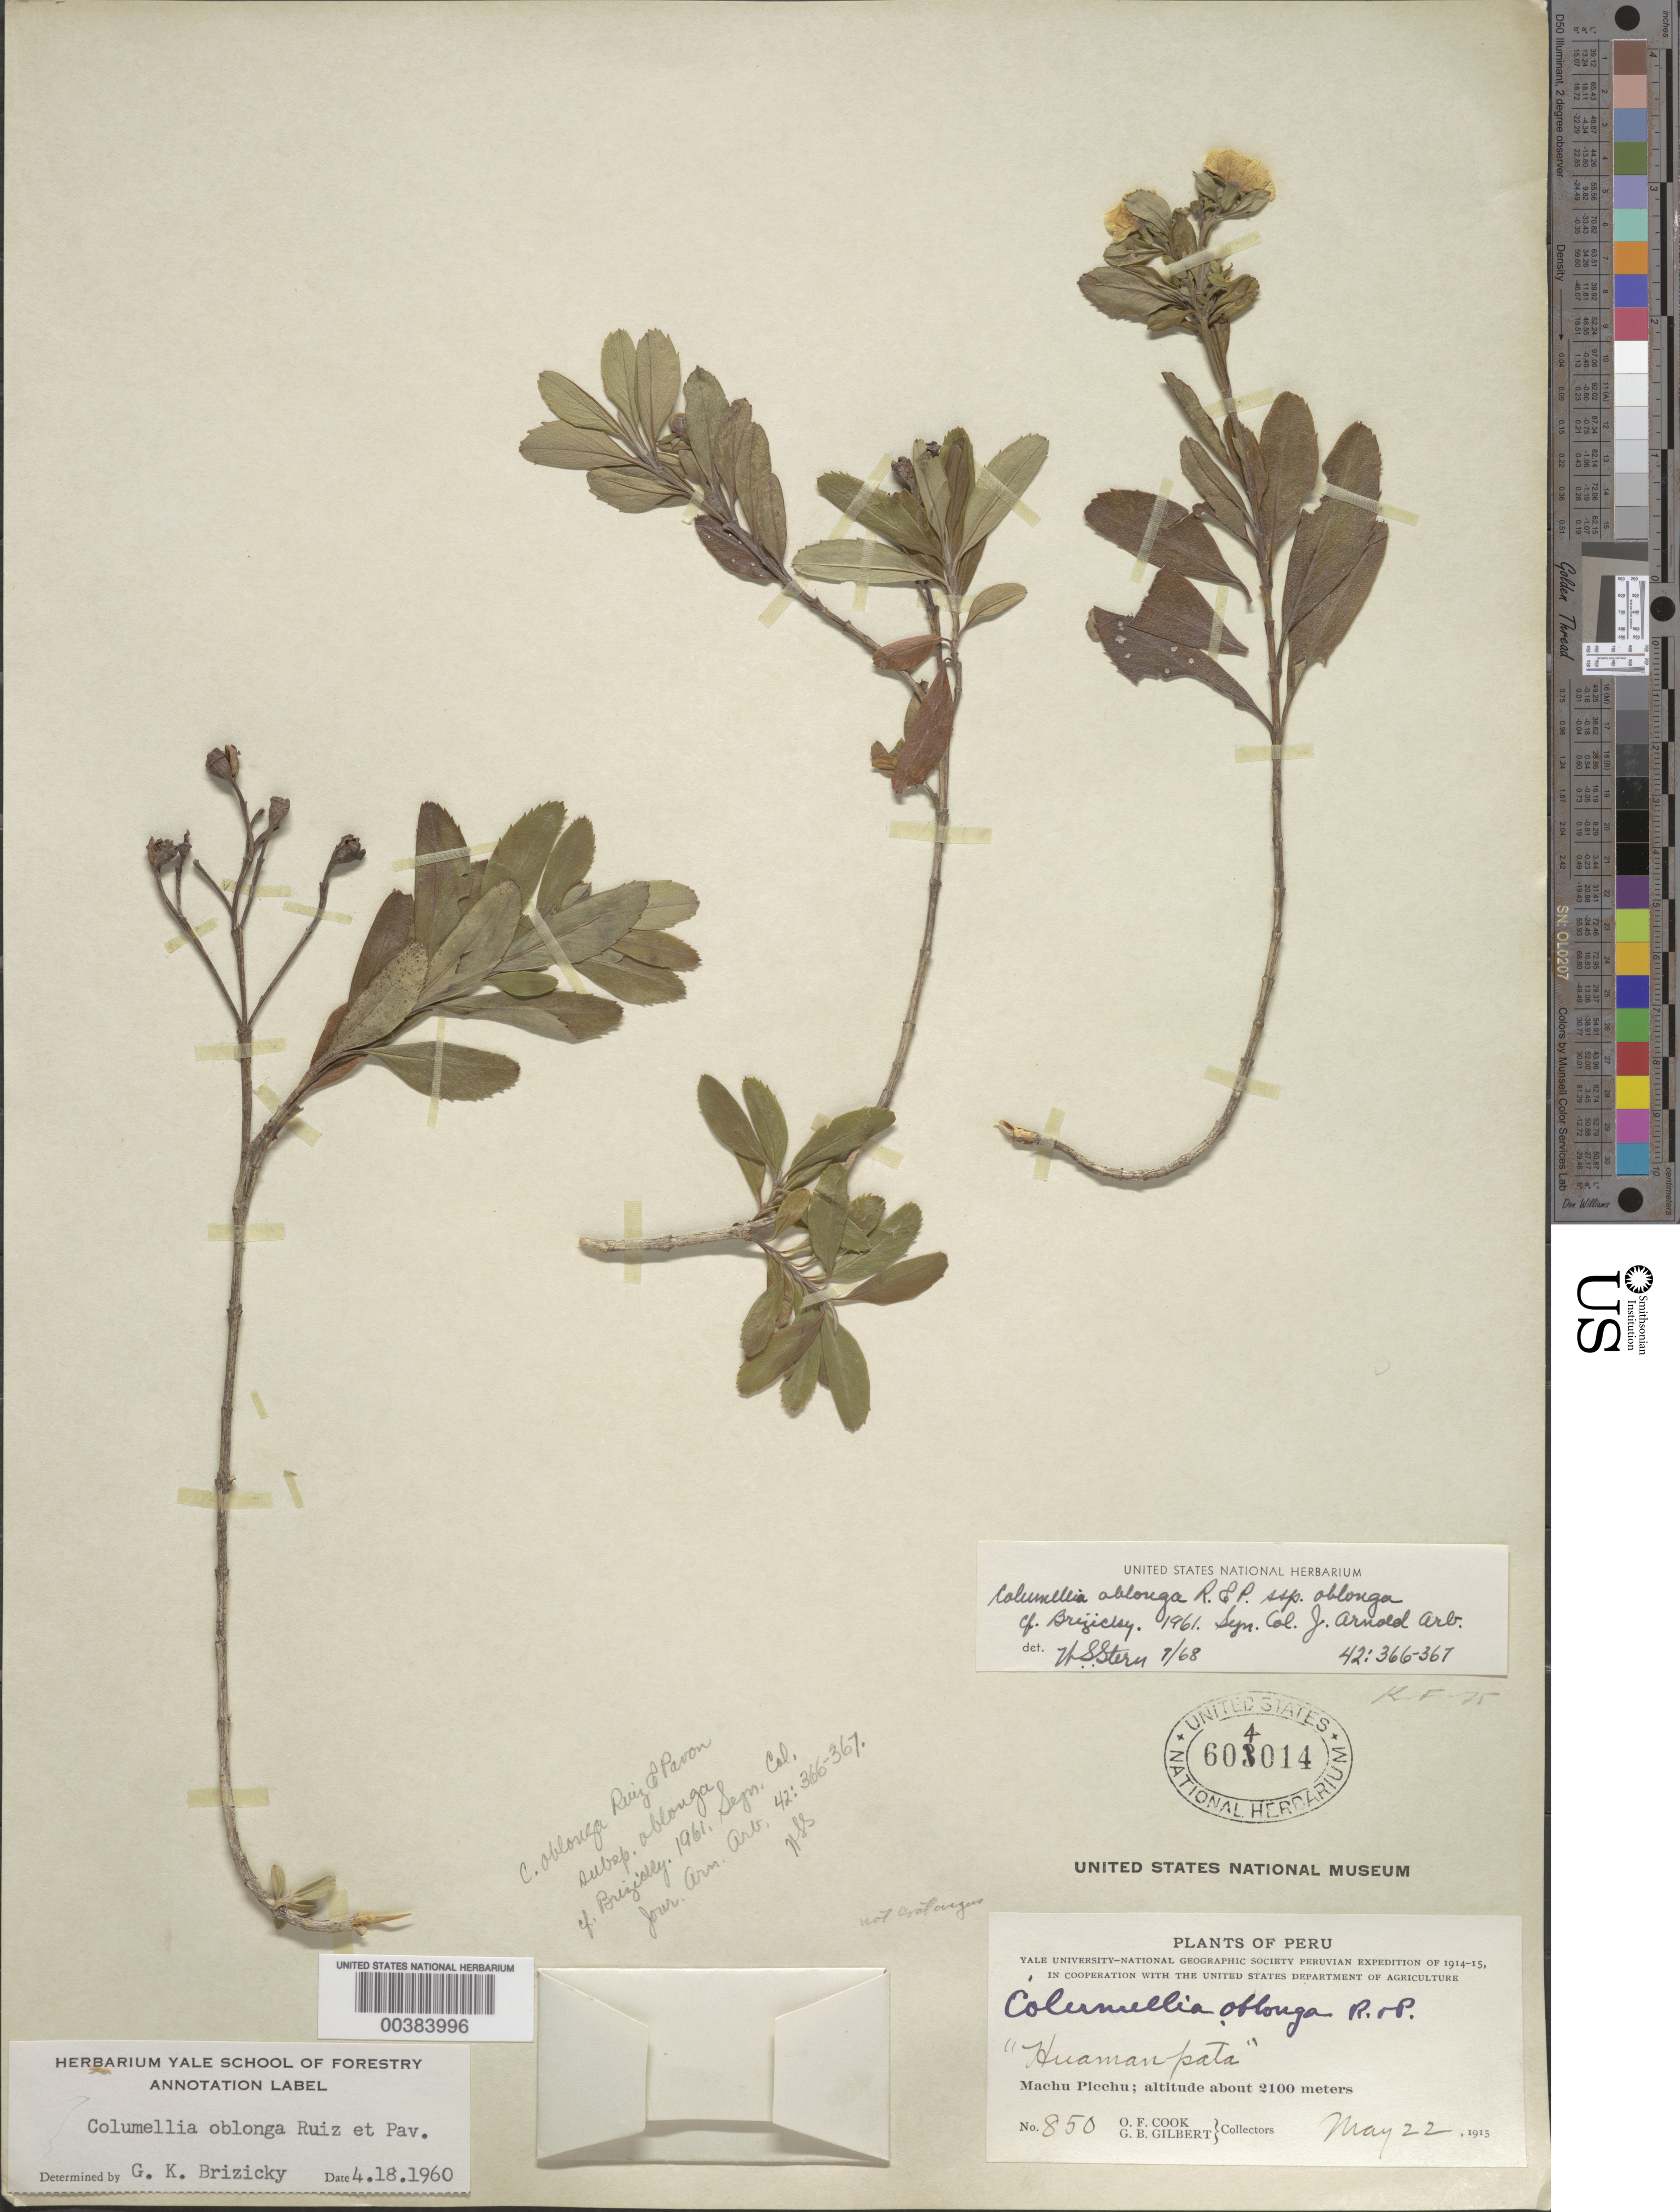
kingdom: Plantae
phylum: Tracheophyta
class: Magnoliopsida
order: Bruniales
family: Columelliaceae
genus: Columellia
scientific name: Columellia oblonga subsp. oblonga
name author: Ruiz & Pav.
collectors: O. F. Cook & G. B. Gilbert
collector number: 850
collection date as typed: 22 May 1915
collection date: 1915-05-22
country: Peru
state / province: Cusco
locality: Machu Picchu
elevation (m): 2100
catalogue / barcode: US 604014